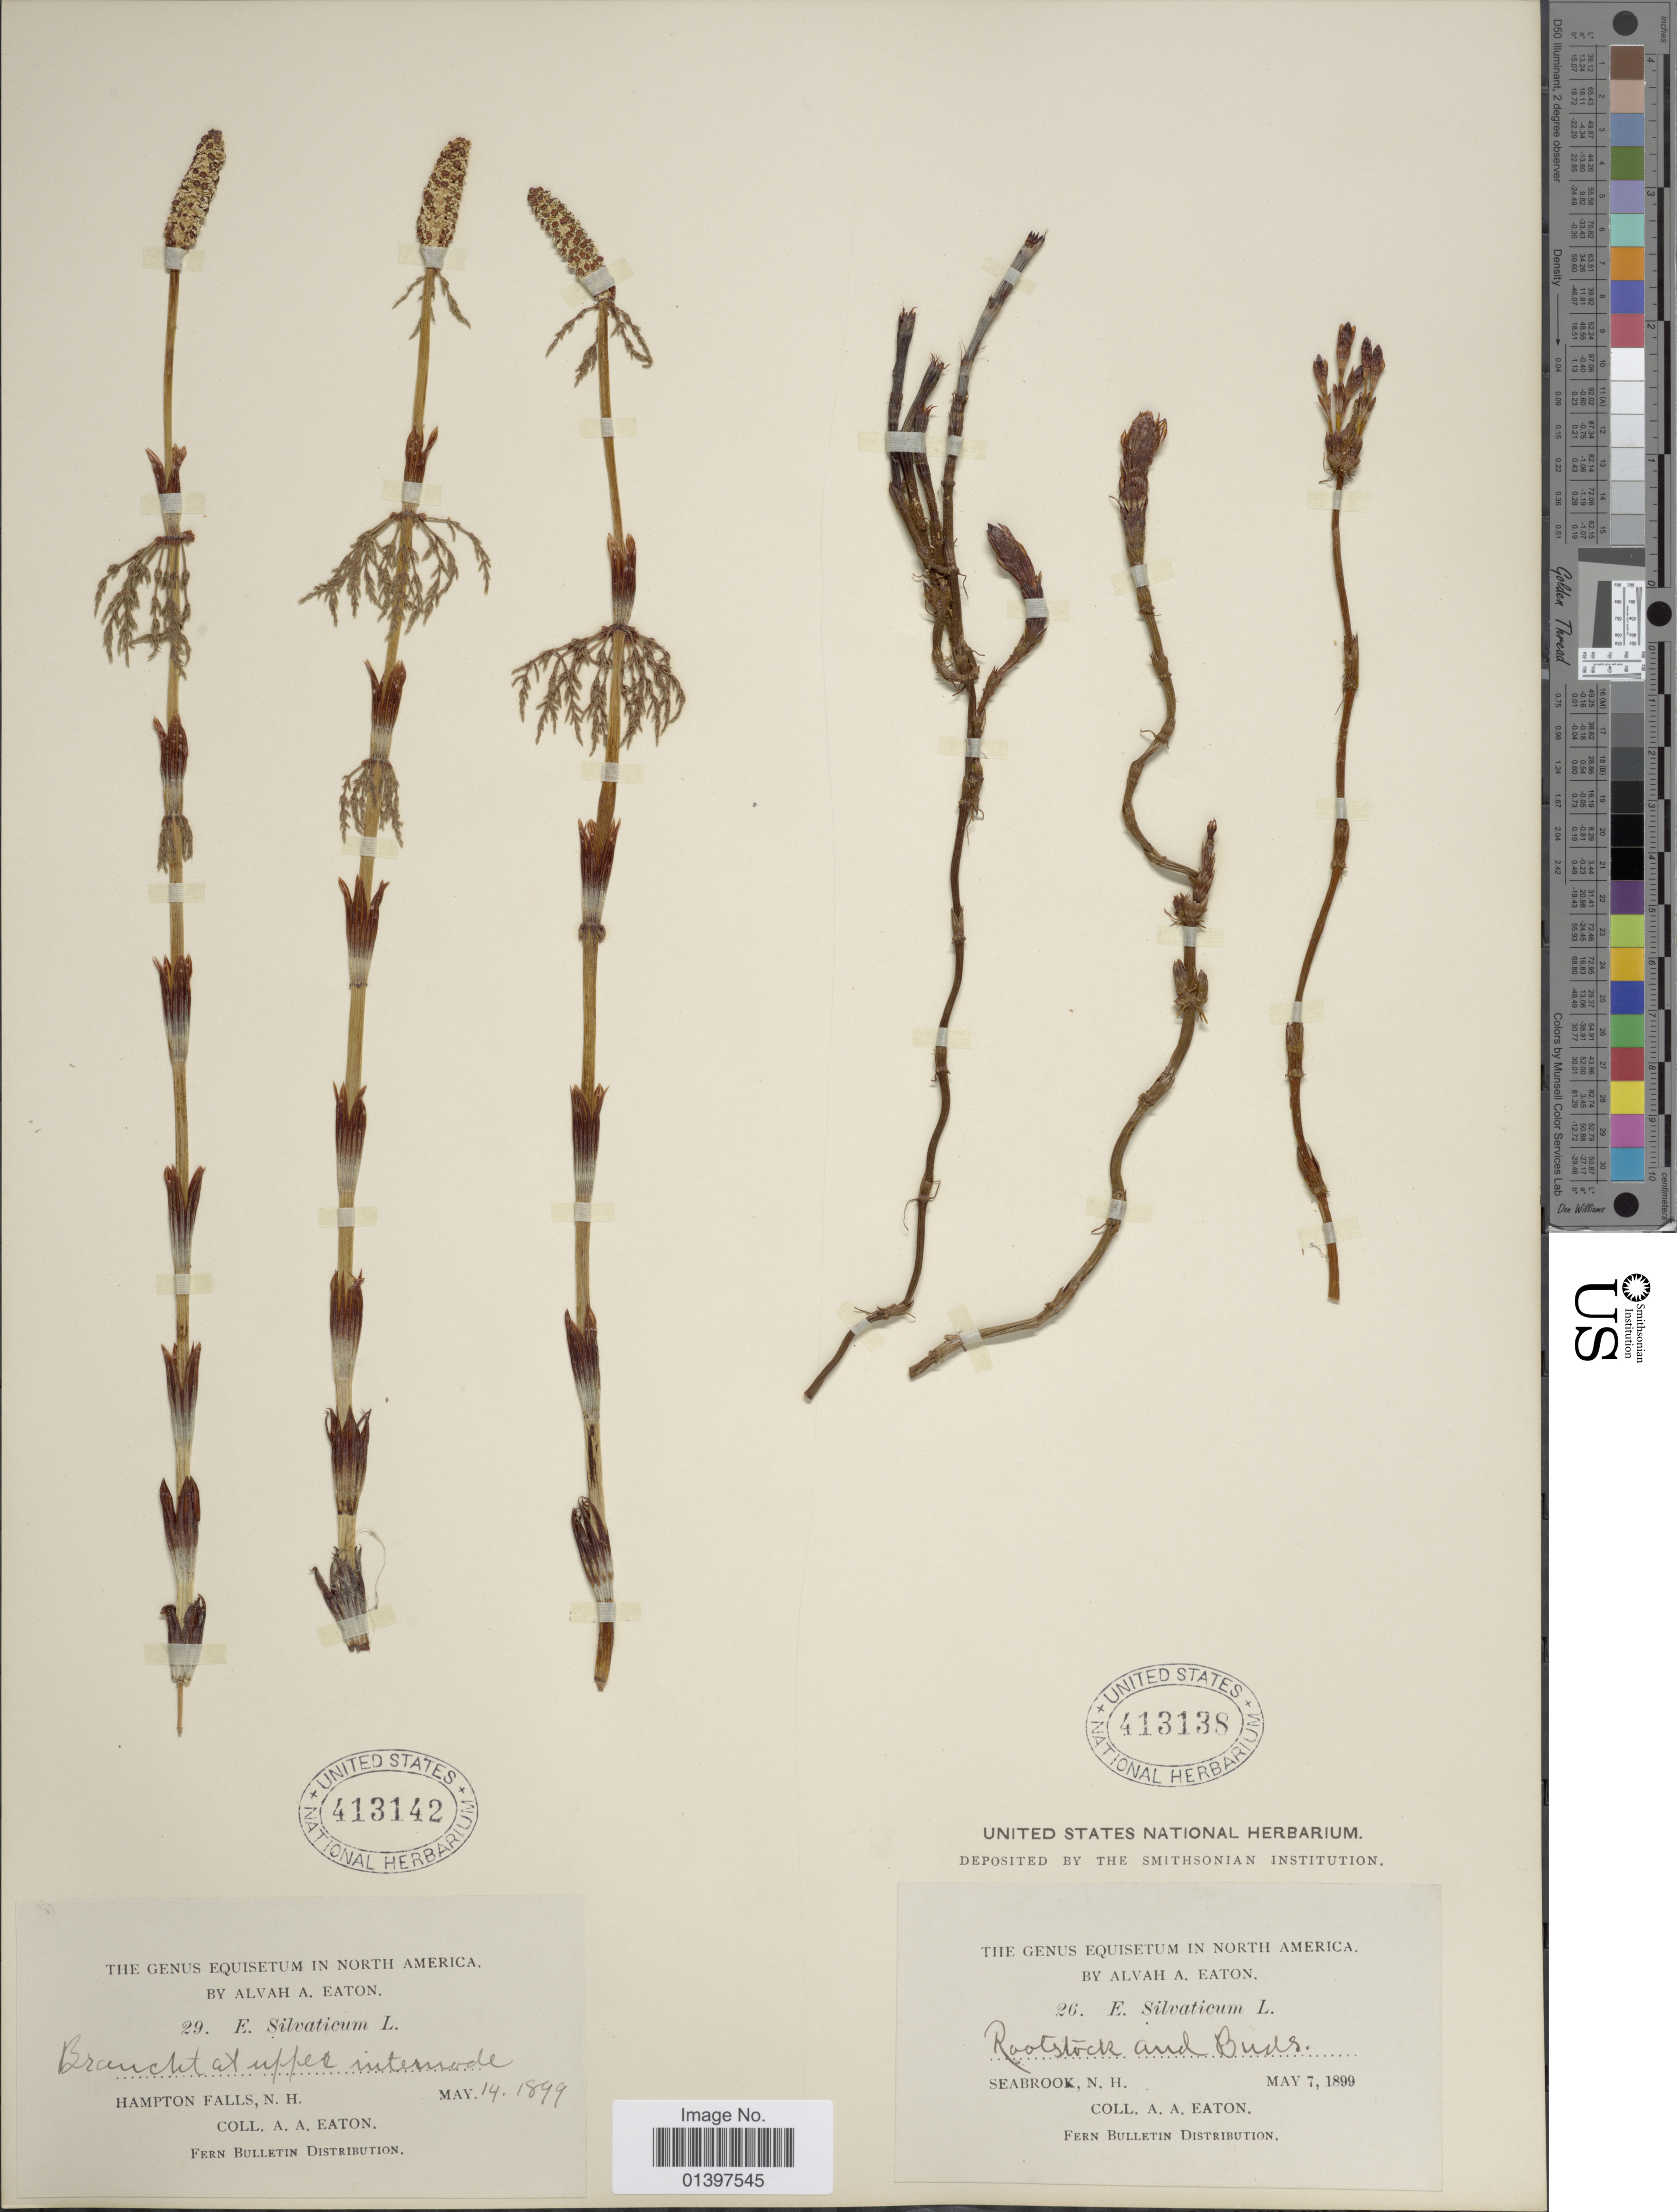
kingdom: Plantae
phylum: Tracheophyta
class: Polypodiopsida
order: Equisetales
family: Equisetaceae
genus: Equisetum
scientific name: Equisetum sylvaticum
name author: L.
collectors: A. A. Eaton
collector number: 26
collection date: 1899-05-07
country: United States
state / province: New Hampshire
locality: Seabrook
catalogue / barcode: US 413138